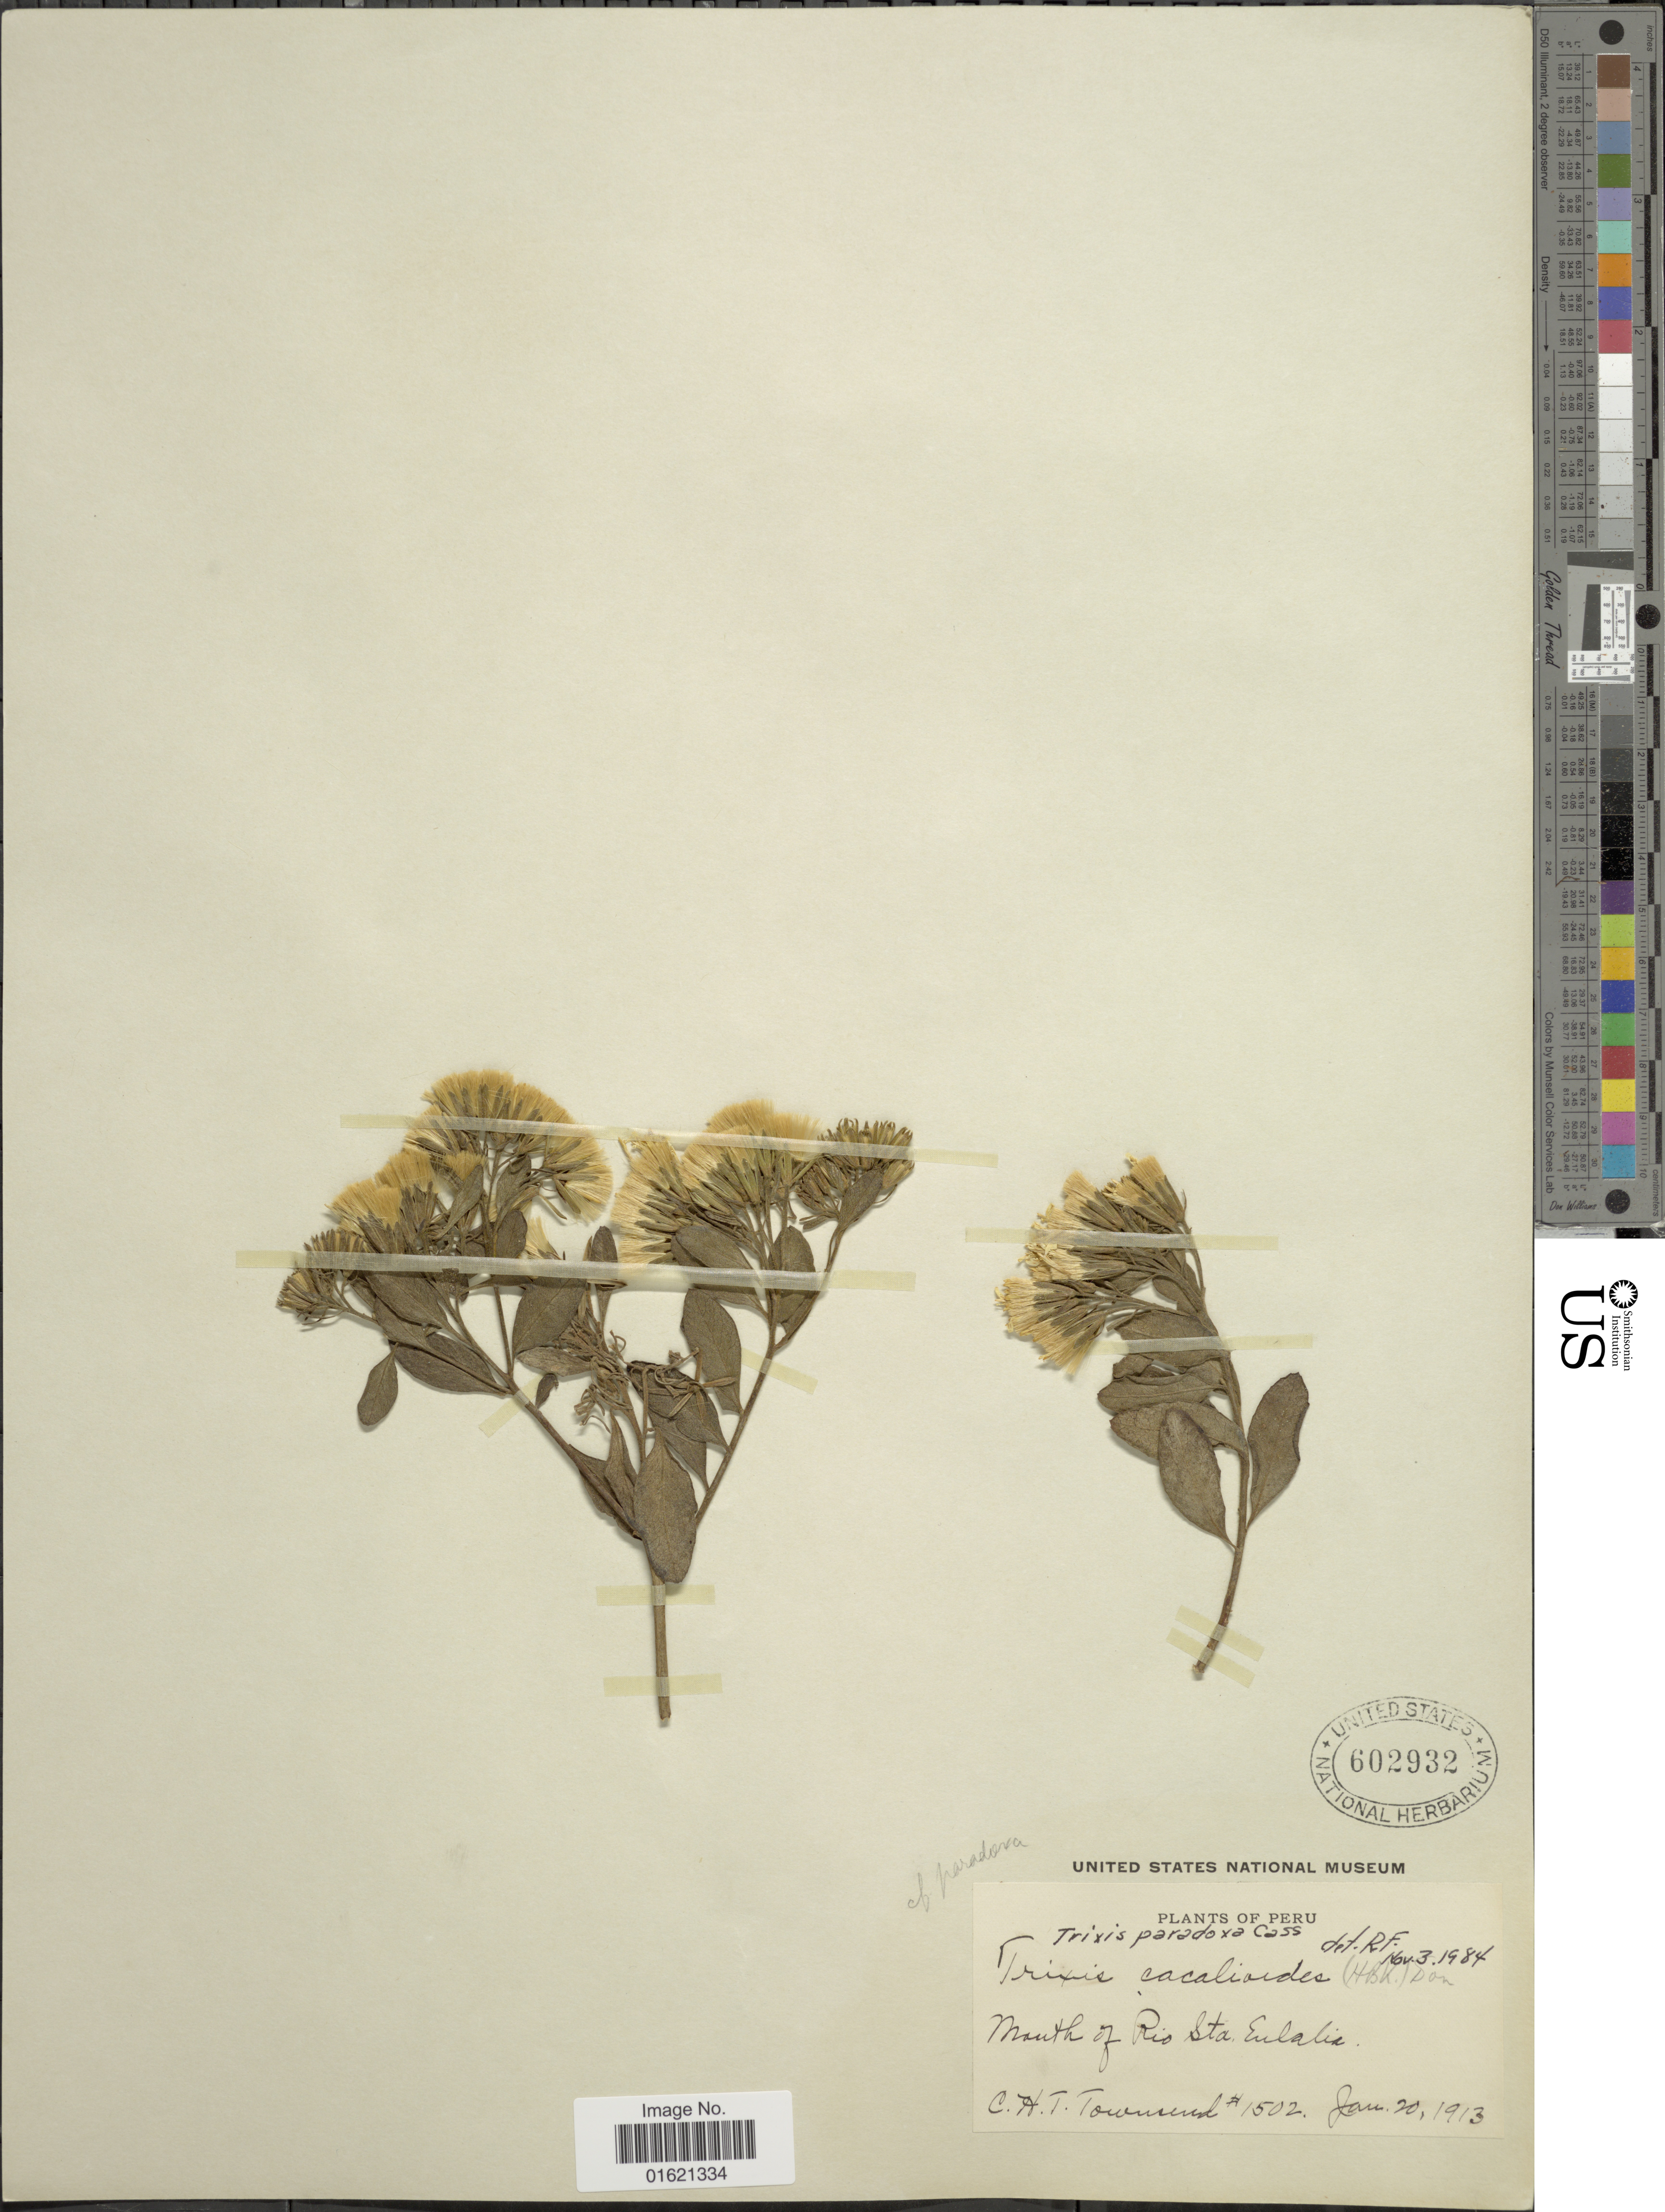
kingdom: Plantae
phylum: Tracheophyta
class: Magnoliopsida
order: Asterales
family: Asteraceae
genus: Trixis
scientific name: Trixis cacalioides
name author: (Kunth) D. Don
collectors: C. H. T. Townsend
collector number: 1502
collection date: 1913-01-20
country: Peru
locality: Mouth of Rio Sta. Eulalia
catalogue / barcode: US 602932